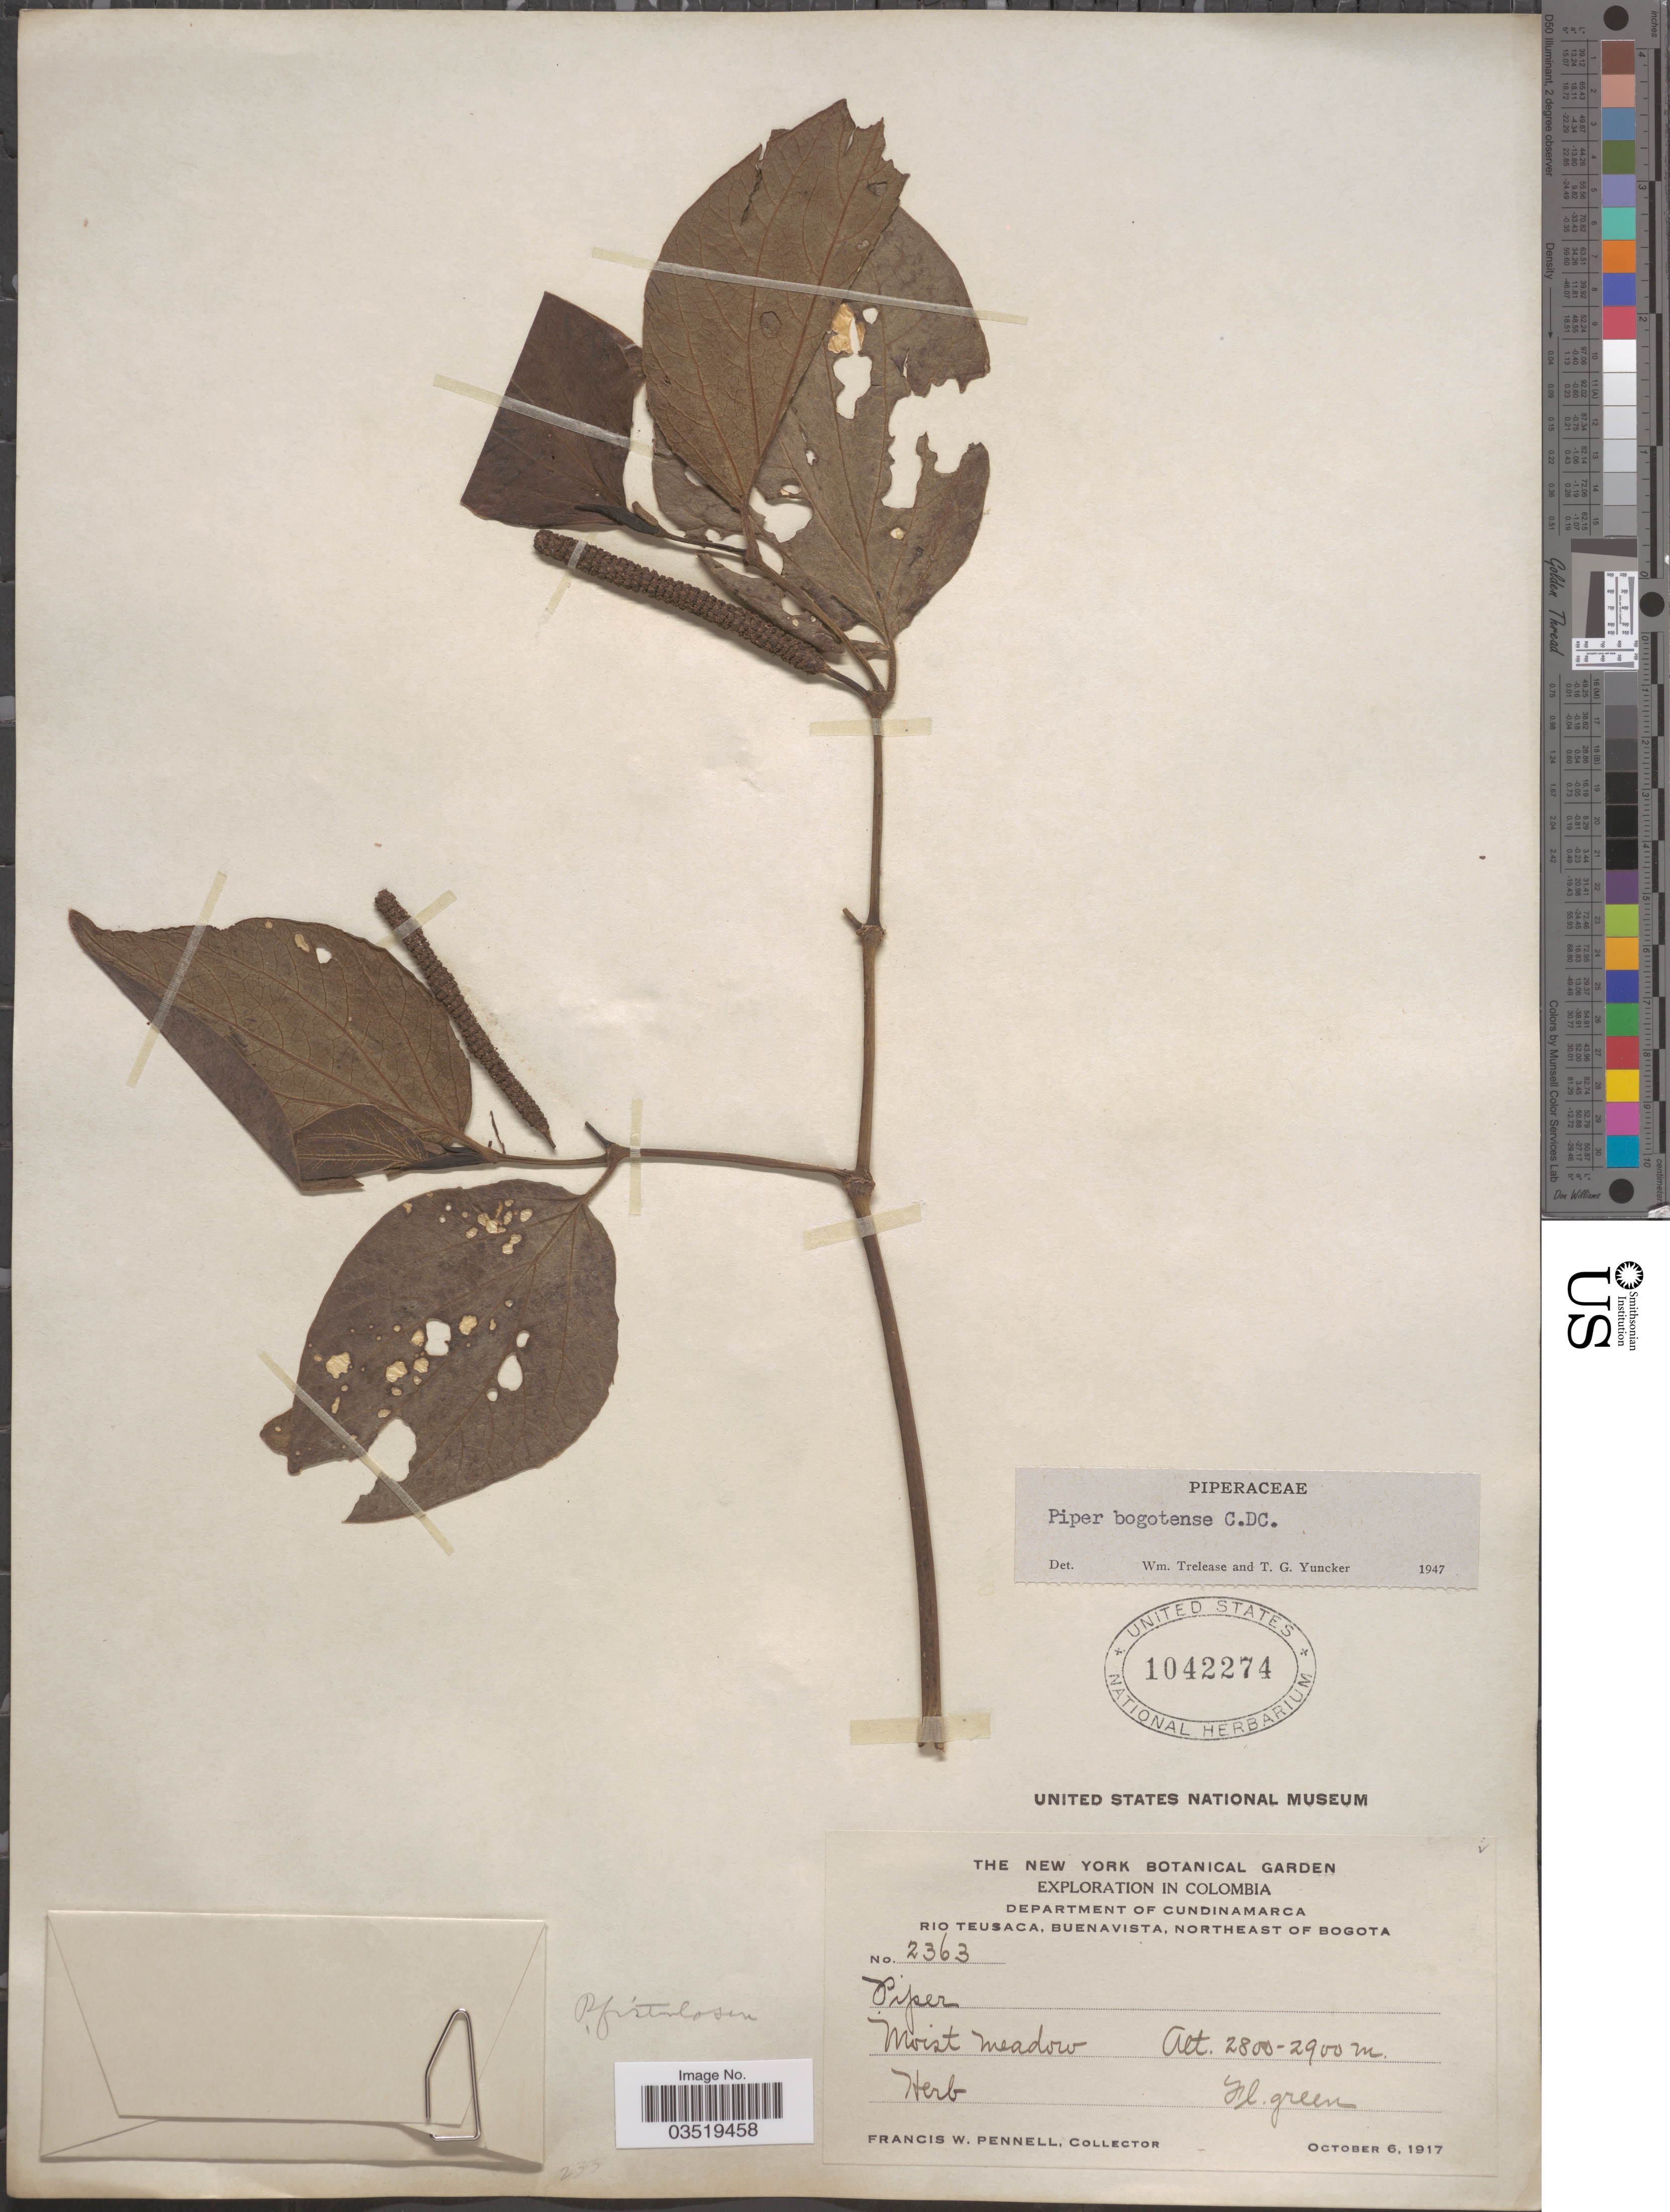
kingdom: Plantae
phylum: Tracheophyta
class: Magnoliopsida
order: Piperales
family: Piperaceae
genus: Piper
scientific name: Piper bogotense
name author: C. DC.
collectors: F. W. Pennell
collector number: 2363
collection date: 1917-10-06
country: Colombia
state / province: Cundinamarca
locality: Department of Cundinamarca. Rio Teusaca, Buenavista, Northeast of Bogota.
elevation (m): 2800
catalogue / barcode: US 1042274